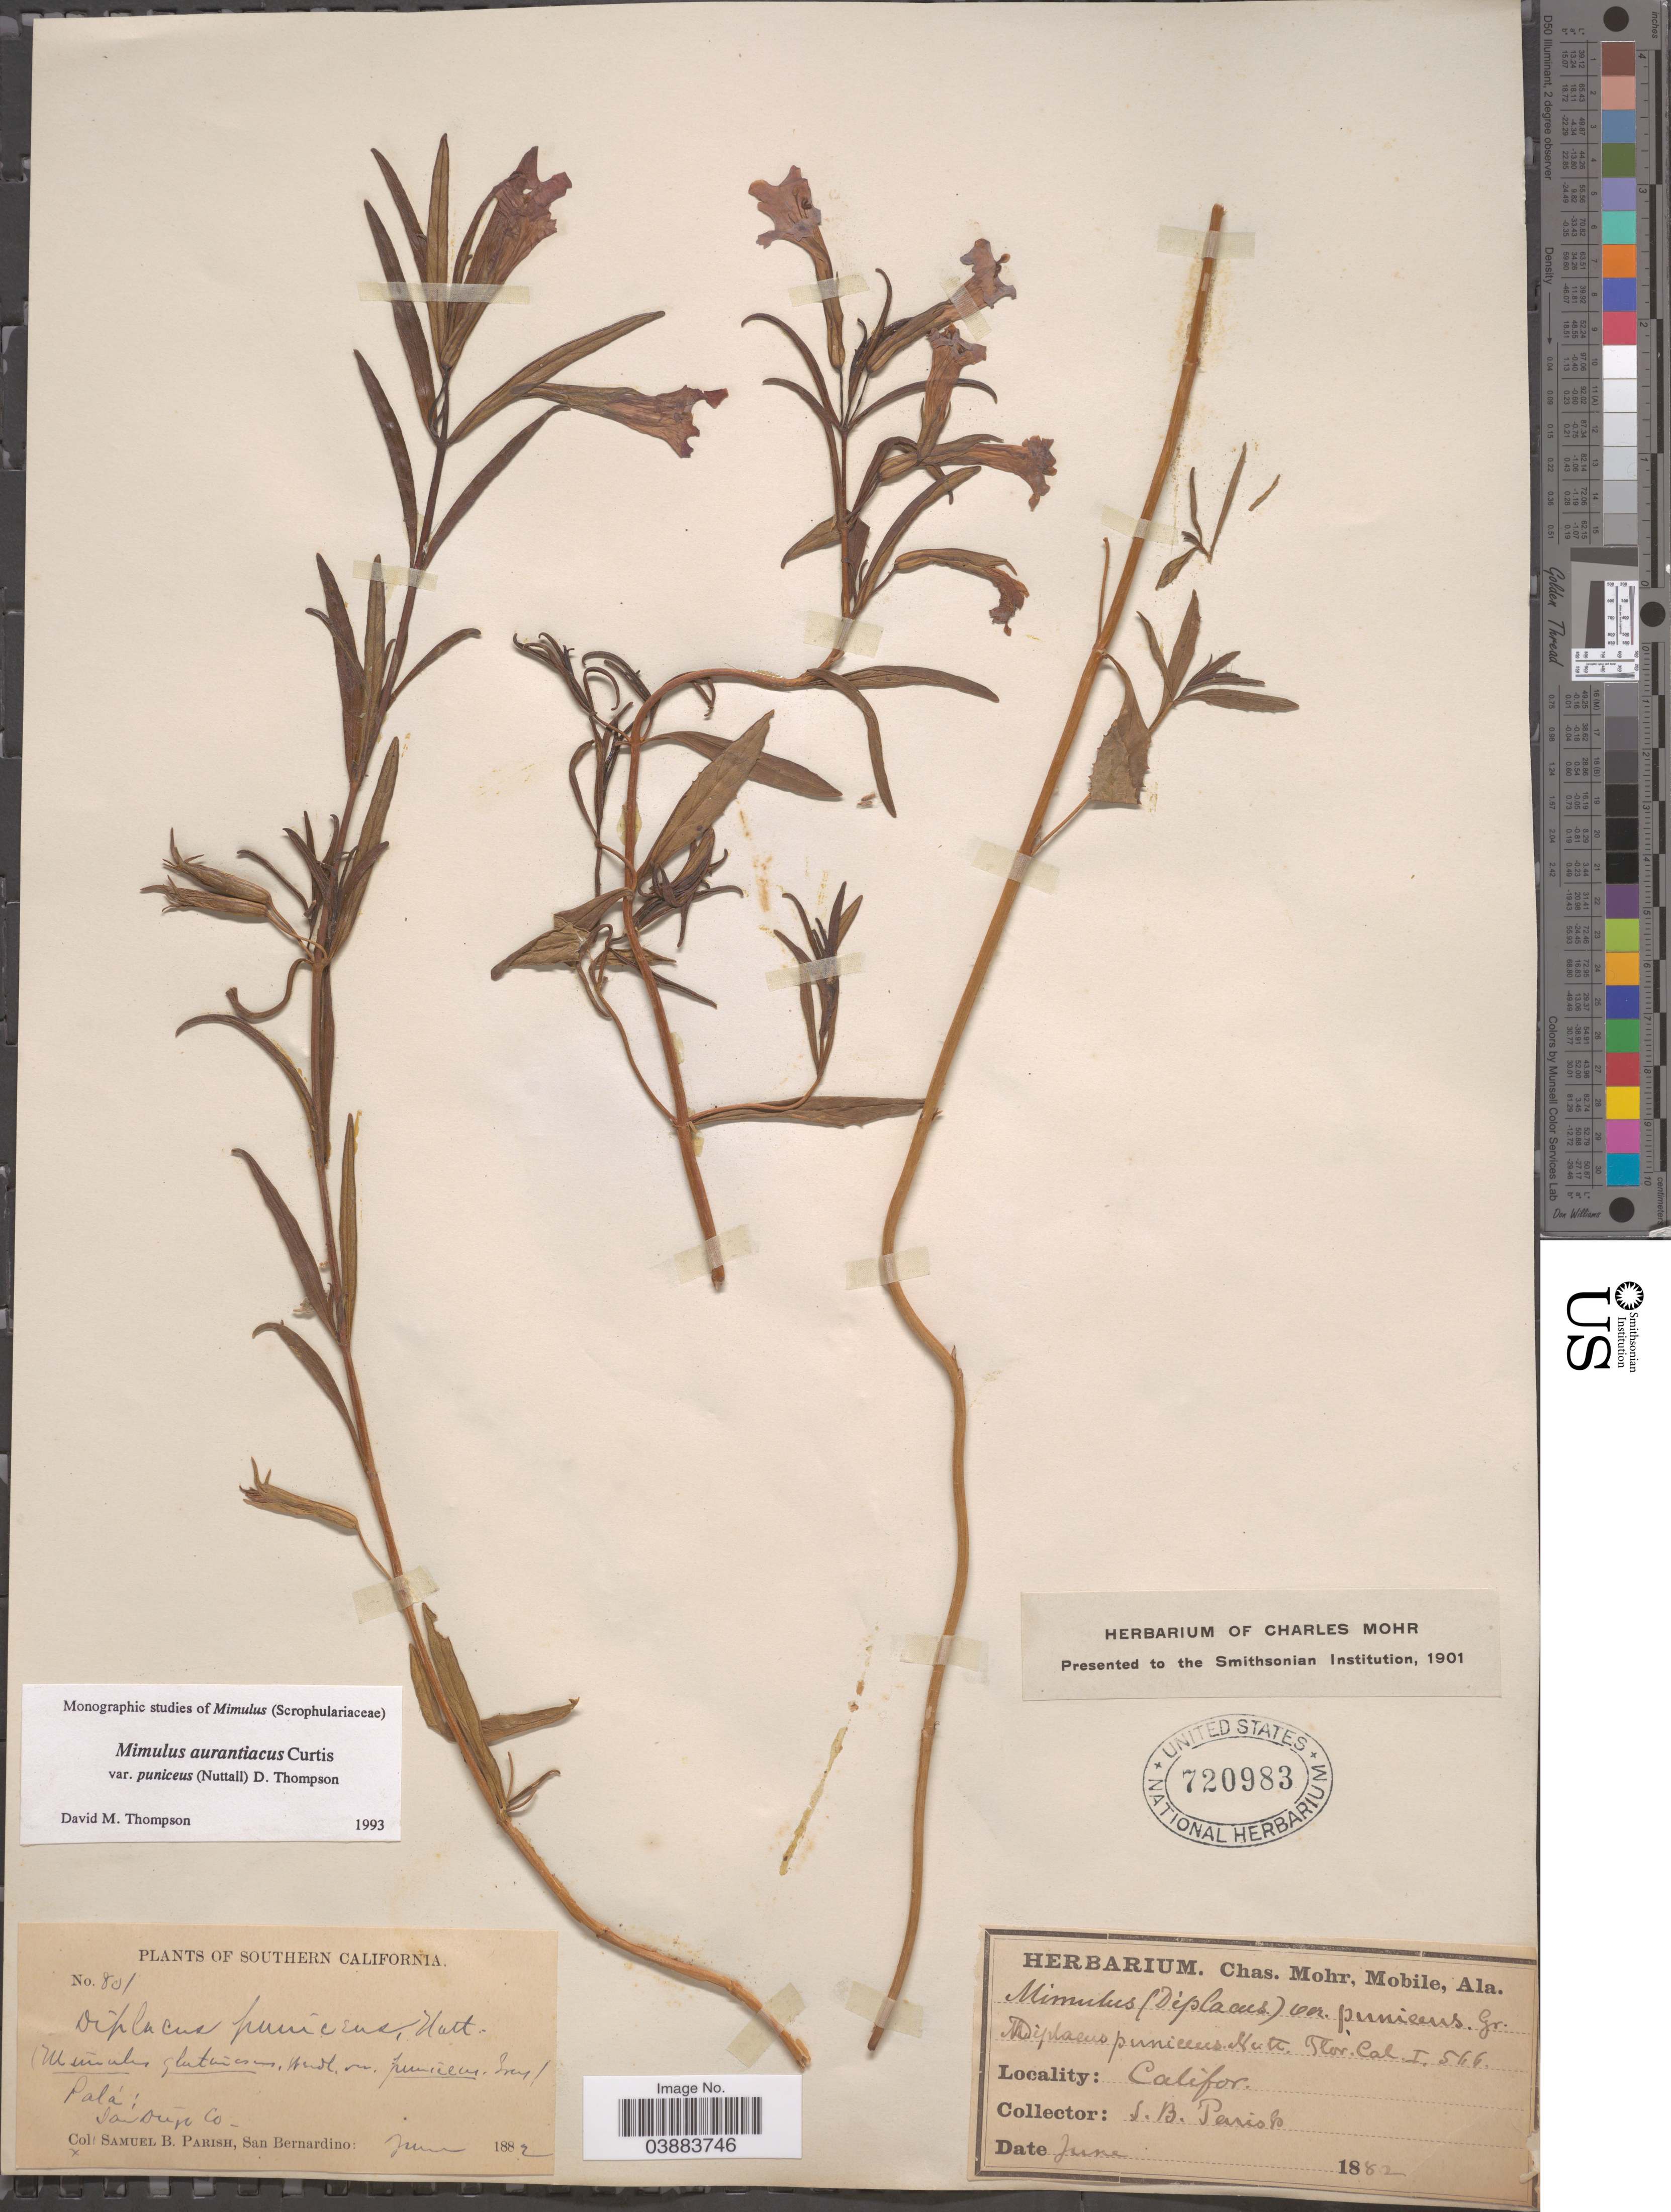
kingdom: Plantae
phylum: Tracheophyta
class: Magnoliopsida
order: Lamiales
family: Phrymaceae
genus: Diplacus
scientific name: Diplacus aurantiacus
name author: (Curtis) Jeps.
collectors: S. B. Parish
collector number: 801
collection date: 1882-06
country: United States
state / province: California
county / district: San Diego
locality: Southern California. San Diego Co.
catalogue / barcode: US 720983